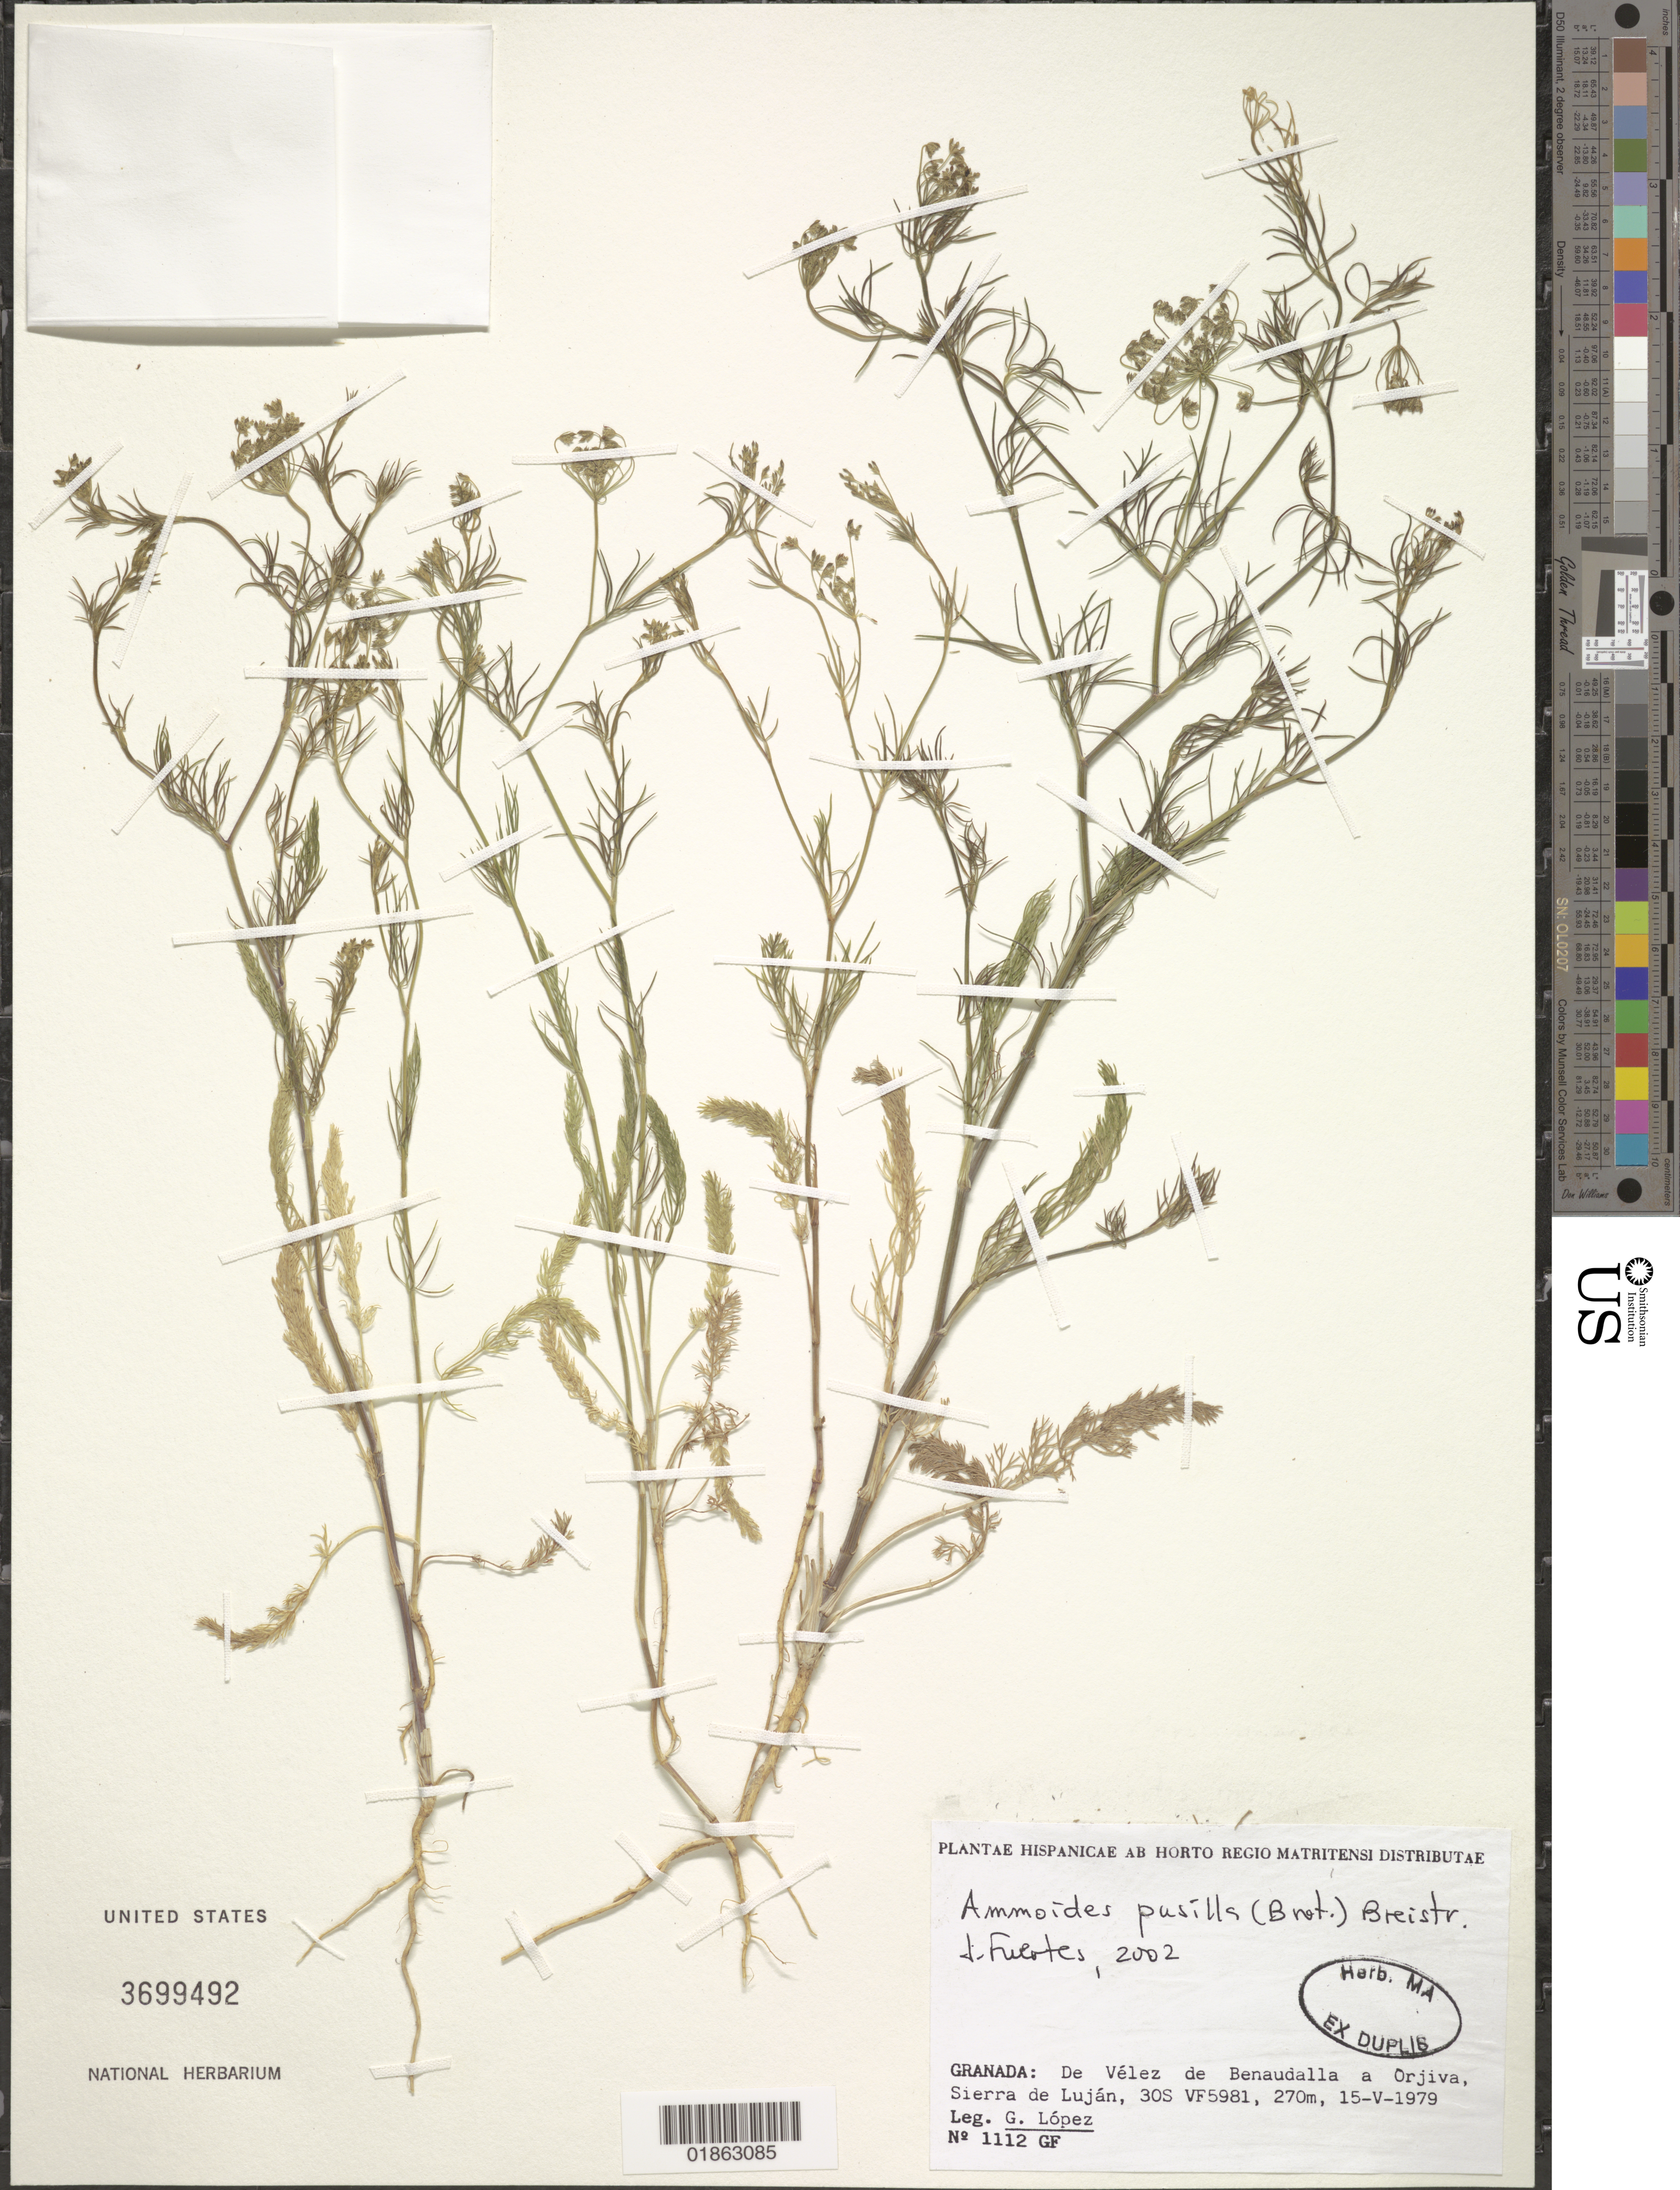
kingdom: Plantae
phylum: Tracheophyta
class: Magnoliopsida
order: Apiales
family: Apiaceae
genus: Ammoides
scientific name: Ammoides pusilla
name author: Breistroffer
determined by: Fuertes, J.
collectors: G. López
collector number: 1112 GF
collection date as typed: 15-V-1979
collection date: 1979-05-15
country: Spain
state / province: Andalucia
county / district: Granada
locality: De Velez de Benaudalla a Orjiva, Sierra de Lujan, 30S VF5981.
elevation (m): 270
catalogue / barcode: US 3699492